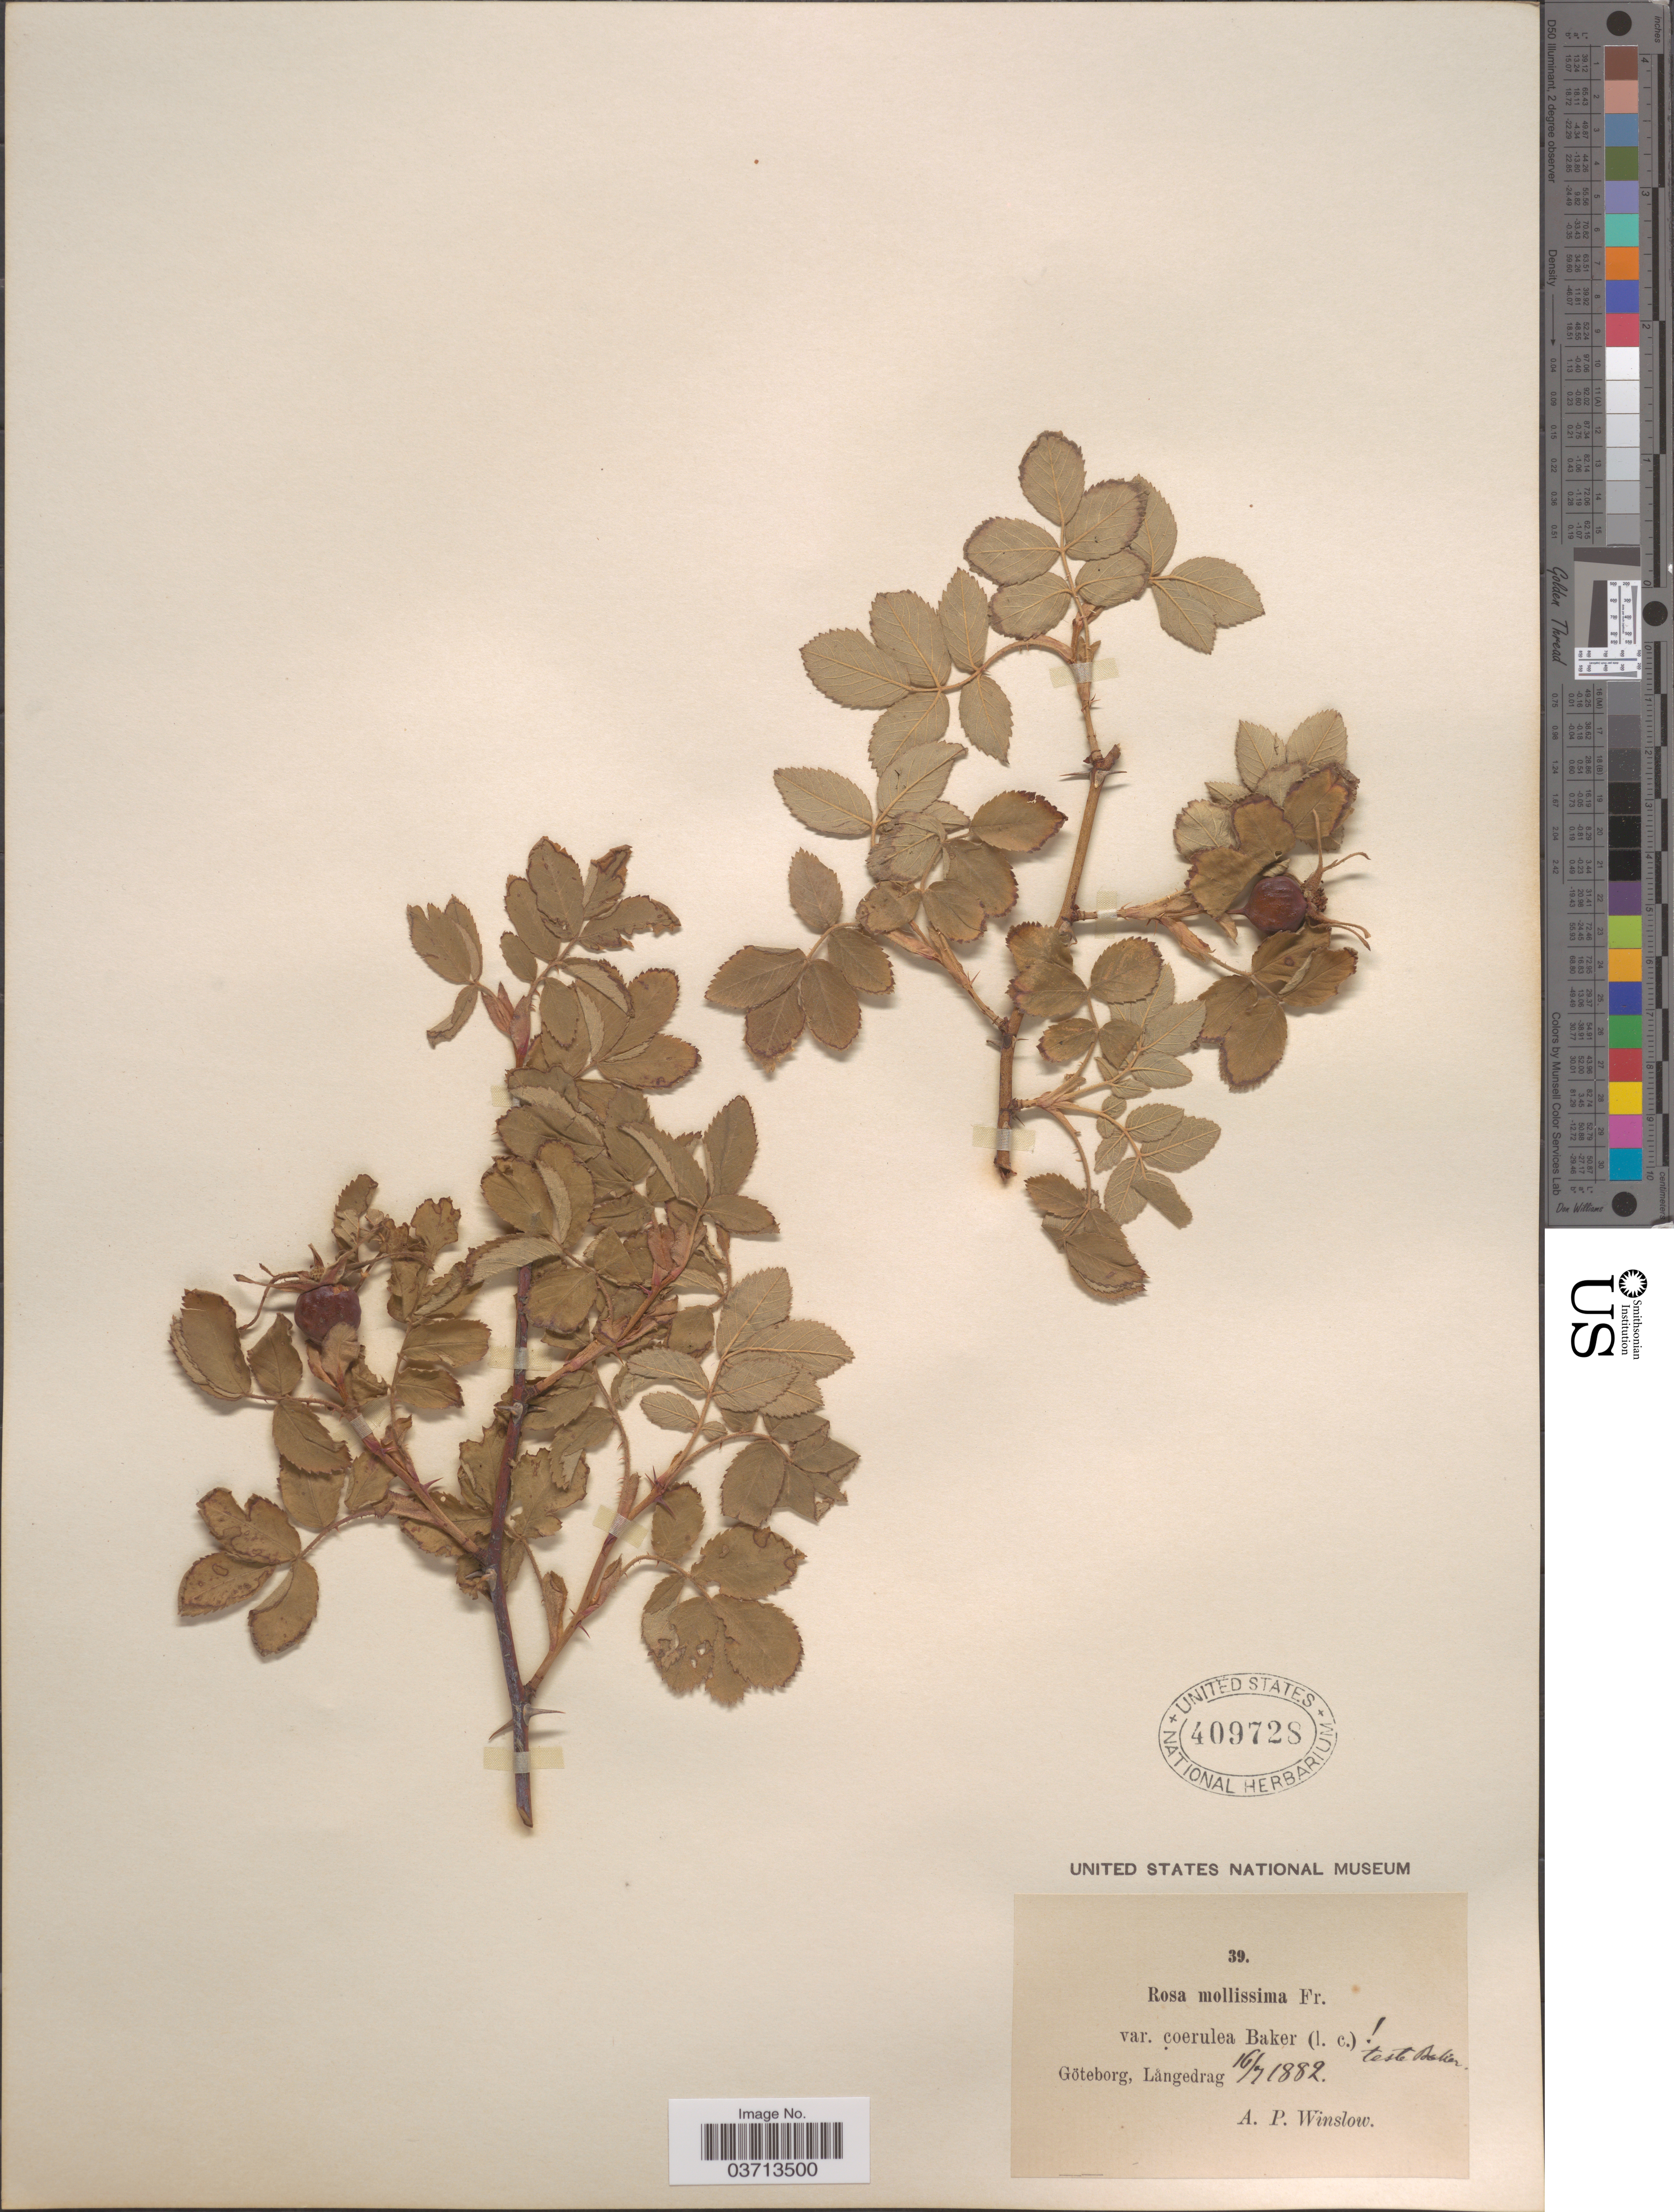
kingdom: Plantae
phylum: Tracheophyta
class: Magnoliopsida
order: Rosales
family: Rosaceae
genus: Rosa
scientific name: Rosa mollissima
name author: Gillot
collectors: A. Winslow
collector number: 39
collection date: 1882-07-16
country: Sweden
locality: Göteborg, Långedrag.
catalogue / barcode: US 409728